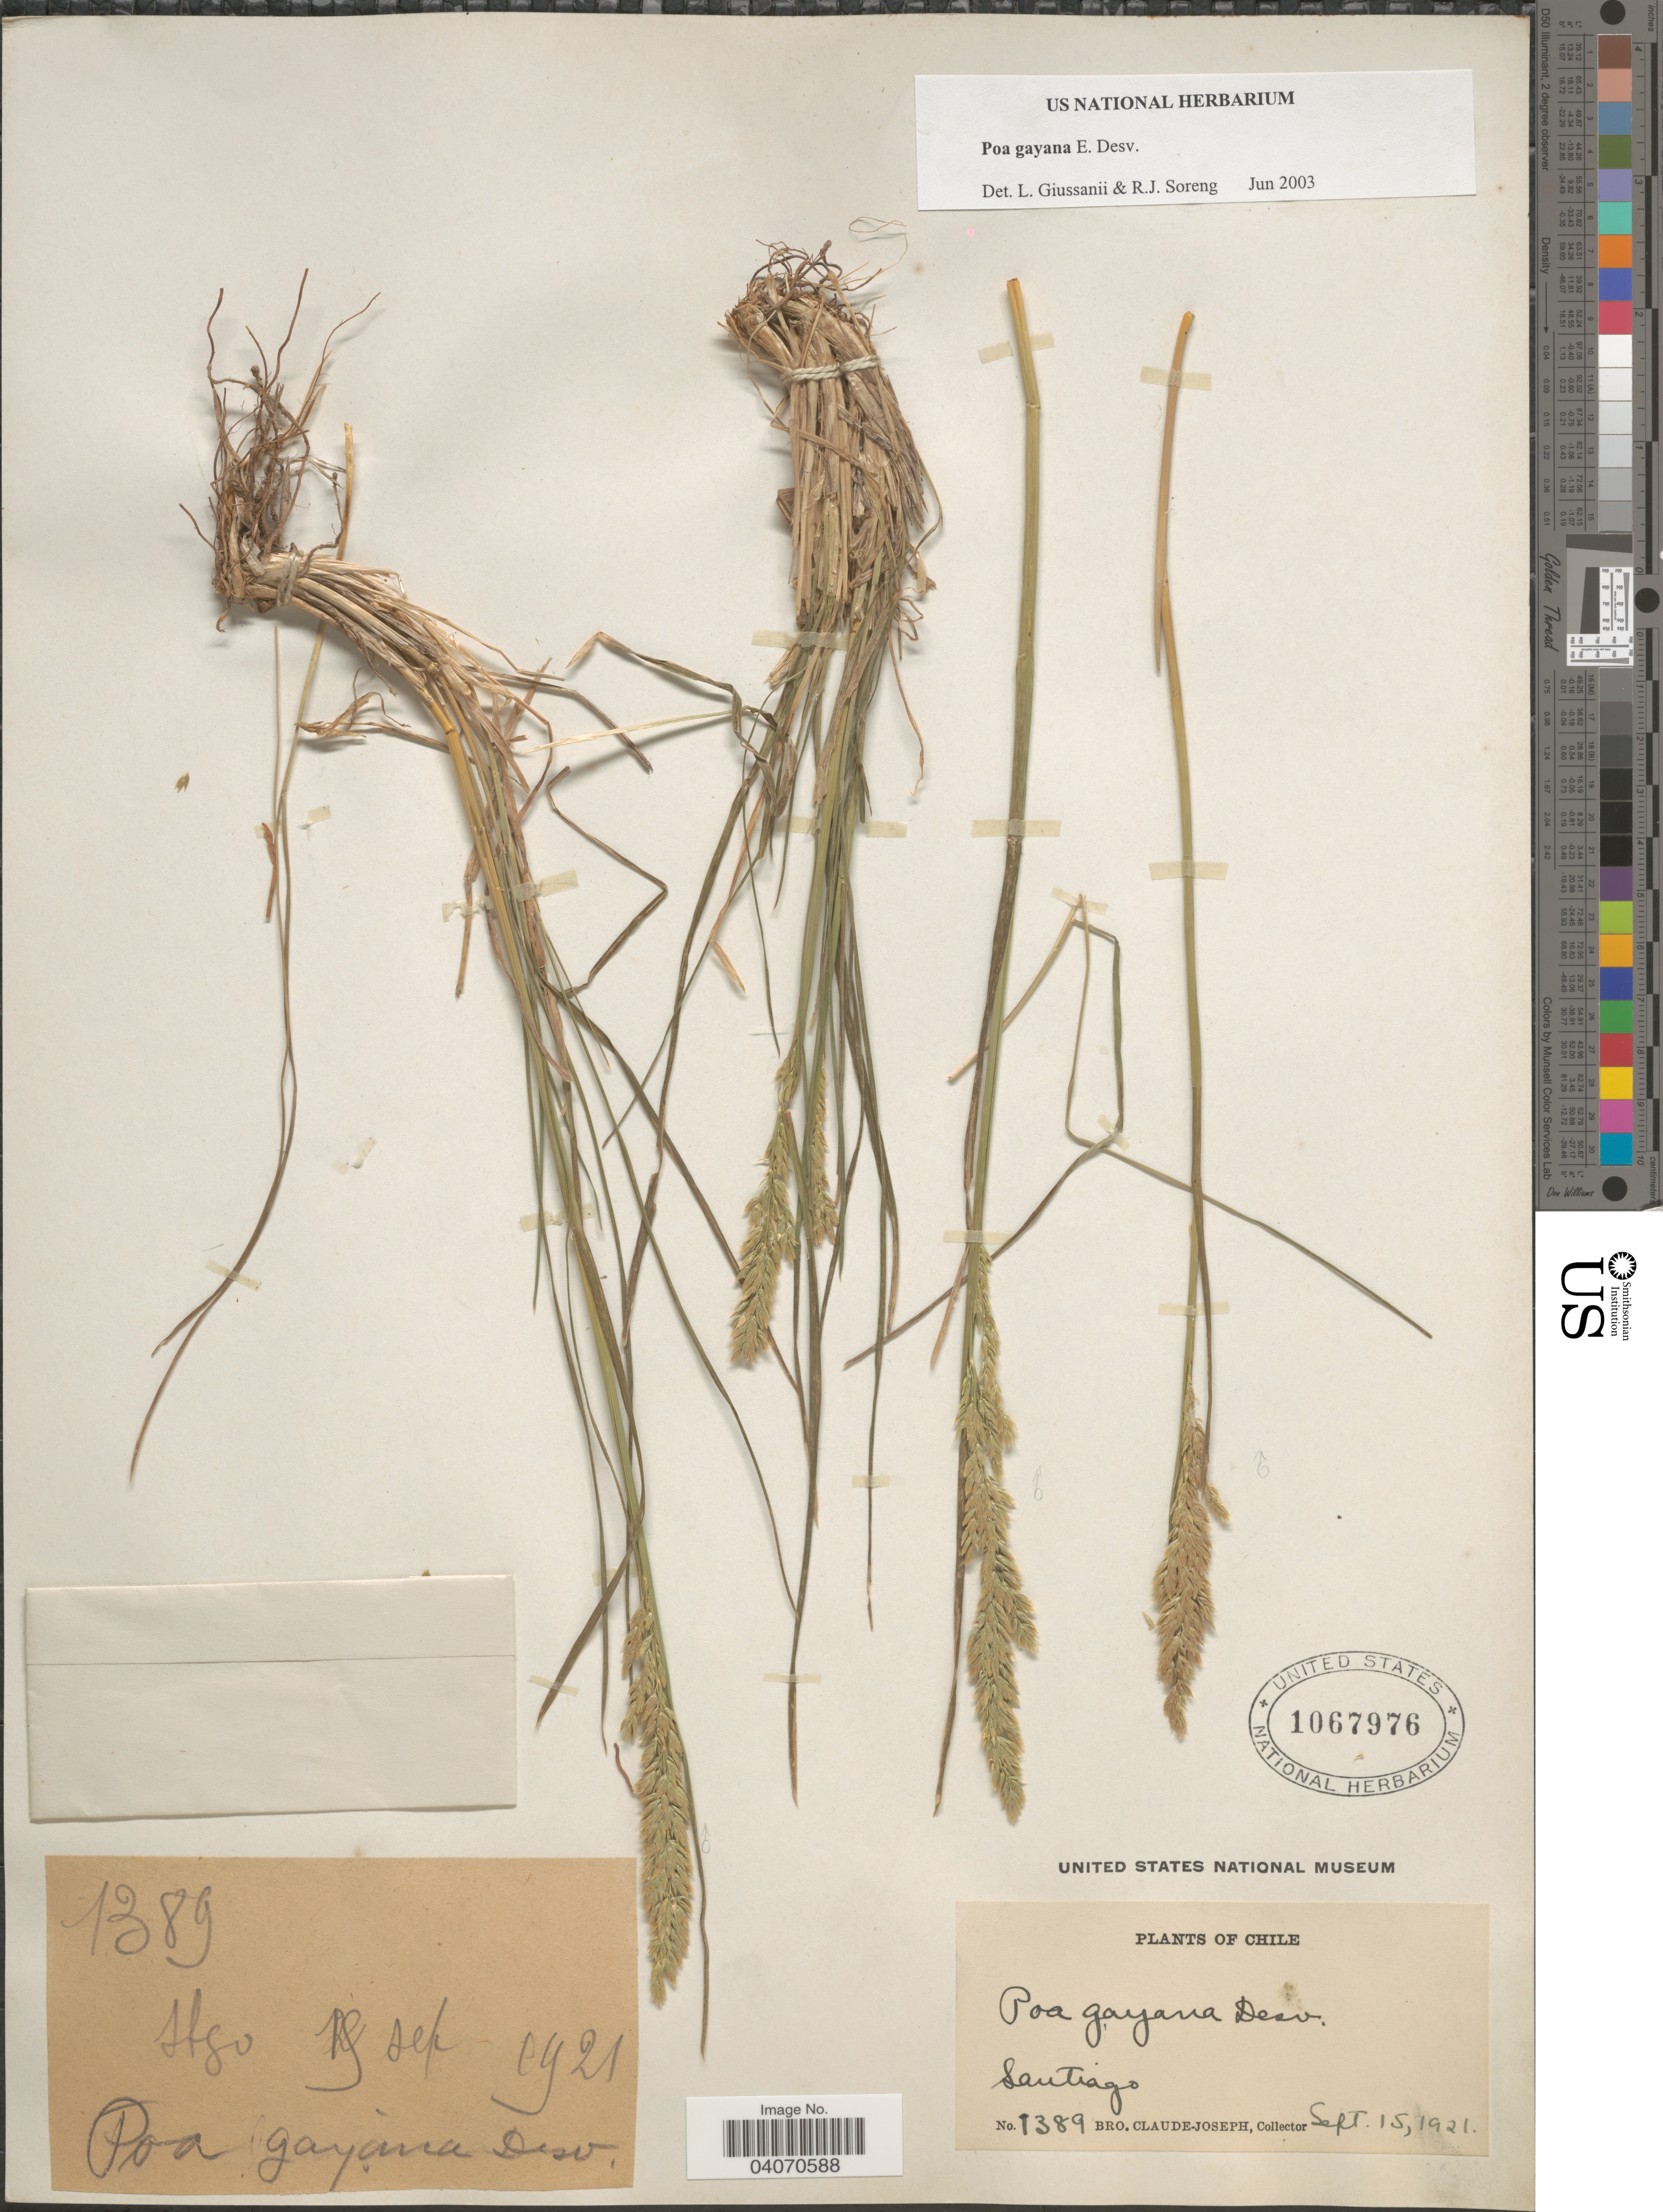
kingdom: Plantae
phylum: Tracheophyta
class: Liliopsida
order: Poales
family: Poaceae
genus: Poa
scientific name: Poa gayana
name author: É. Desv.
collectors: Bro. Claude-Joseph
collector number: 1389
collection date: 1921-09-15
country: Chile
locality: Santiago.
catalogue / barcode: US 1067976